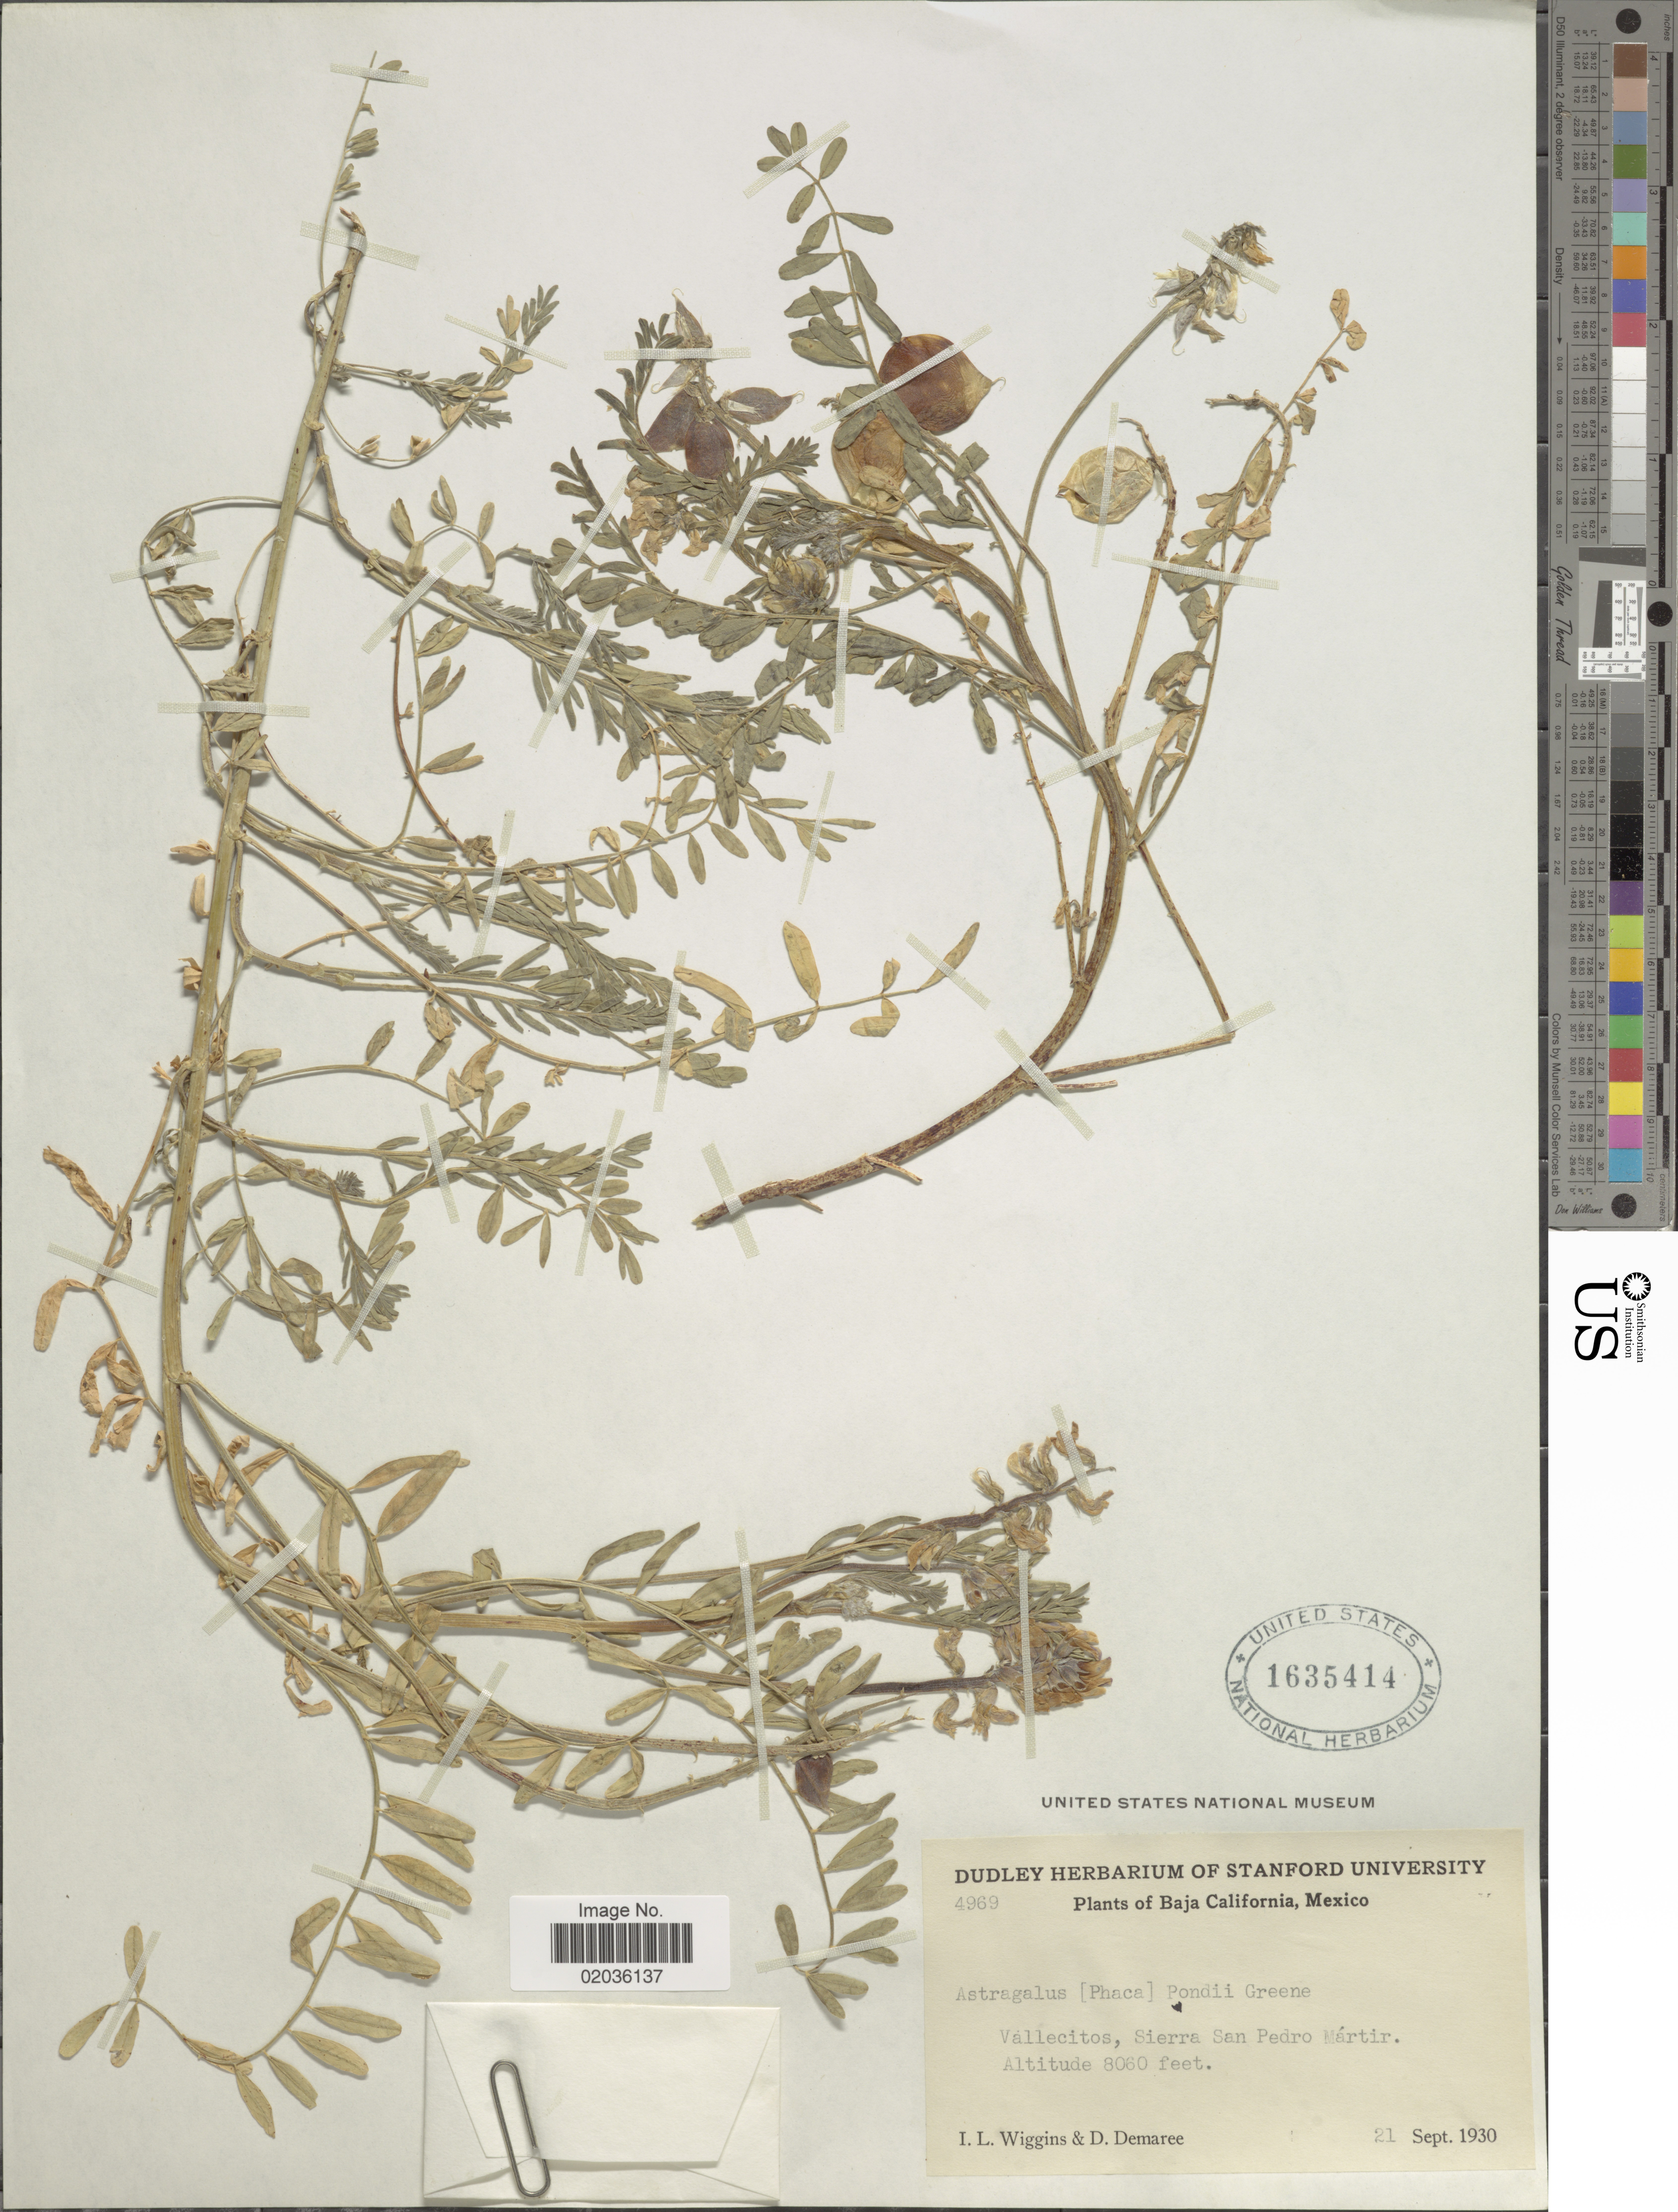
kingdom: Plantae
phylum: Tracheophyta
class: Magnoliopsida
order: Fabales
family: Fabaceae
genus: Astragalus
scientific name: Astragalus insularis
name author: Kellogg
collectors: I. L. Wiggins & D. Demaree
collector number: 4969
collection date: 1930-09-21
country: Mexico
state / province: Baja California Norte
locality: Vallecitos, Sierra San Pedro Mártir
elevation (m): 2457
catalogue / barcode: US 1635414